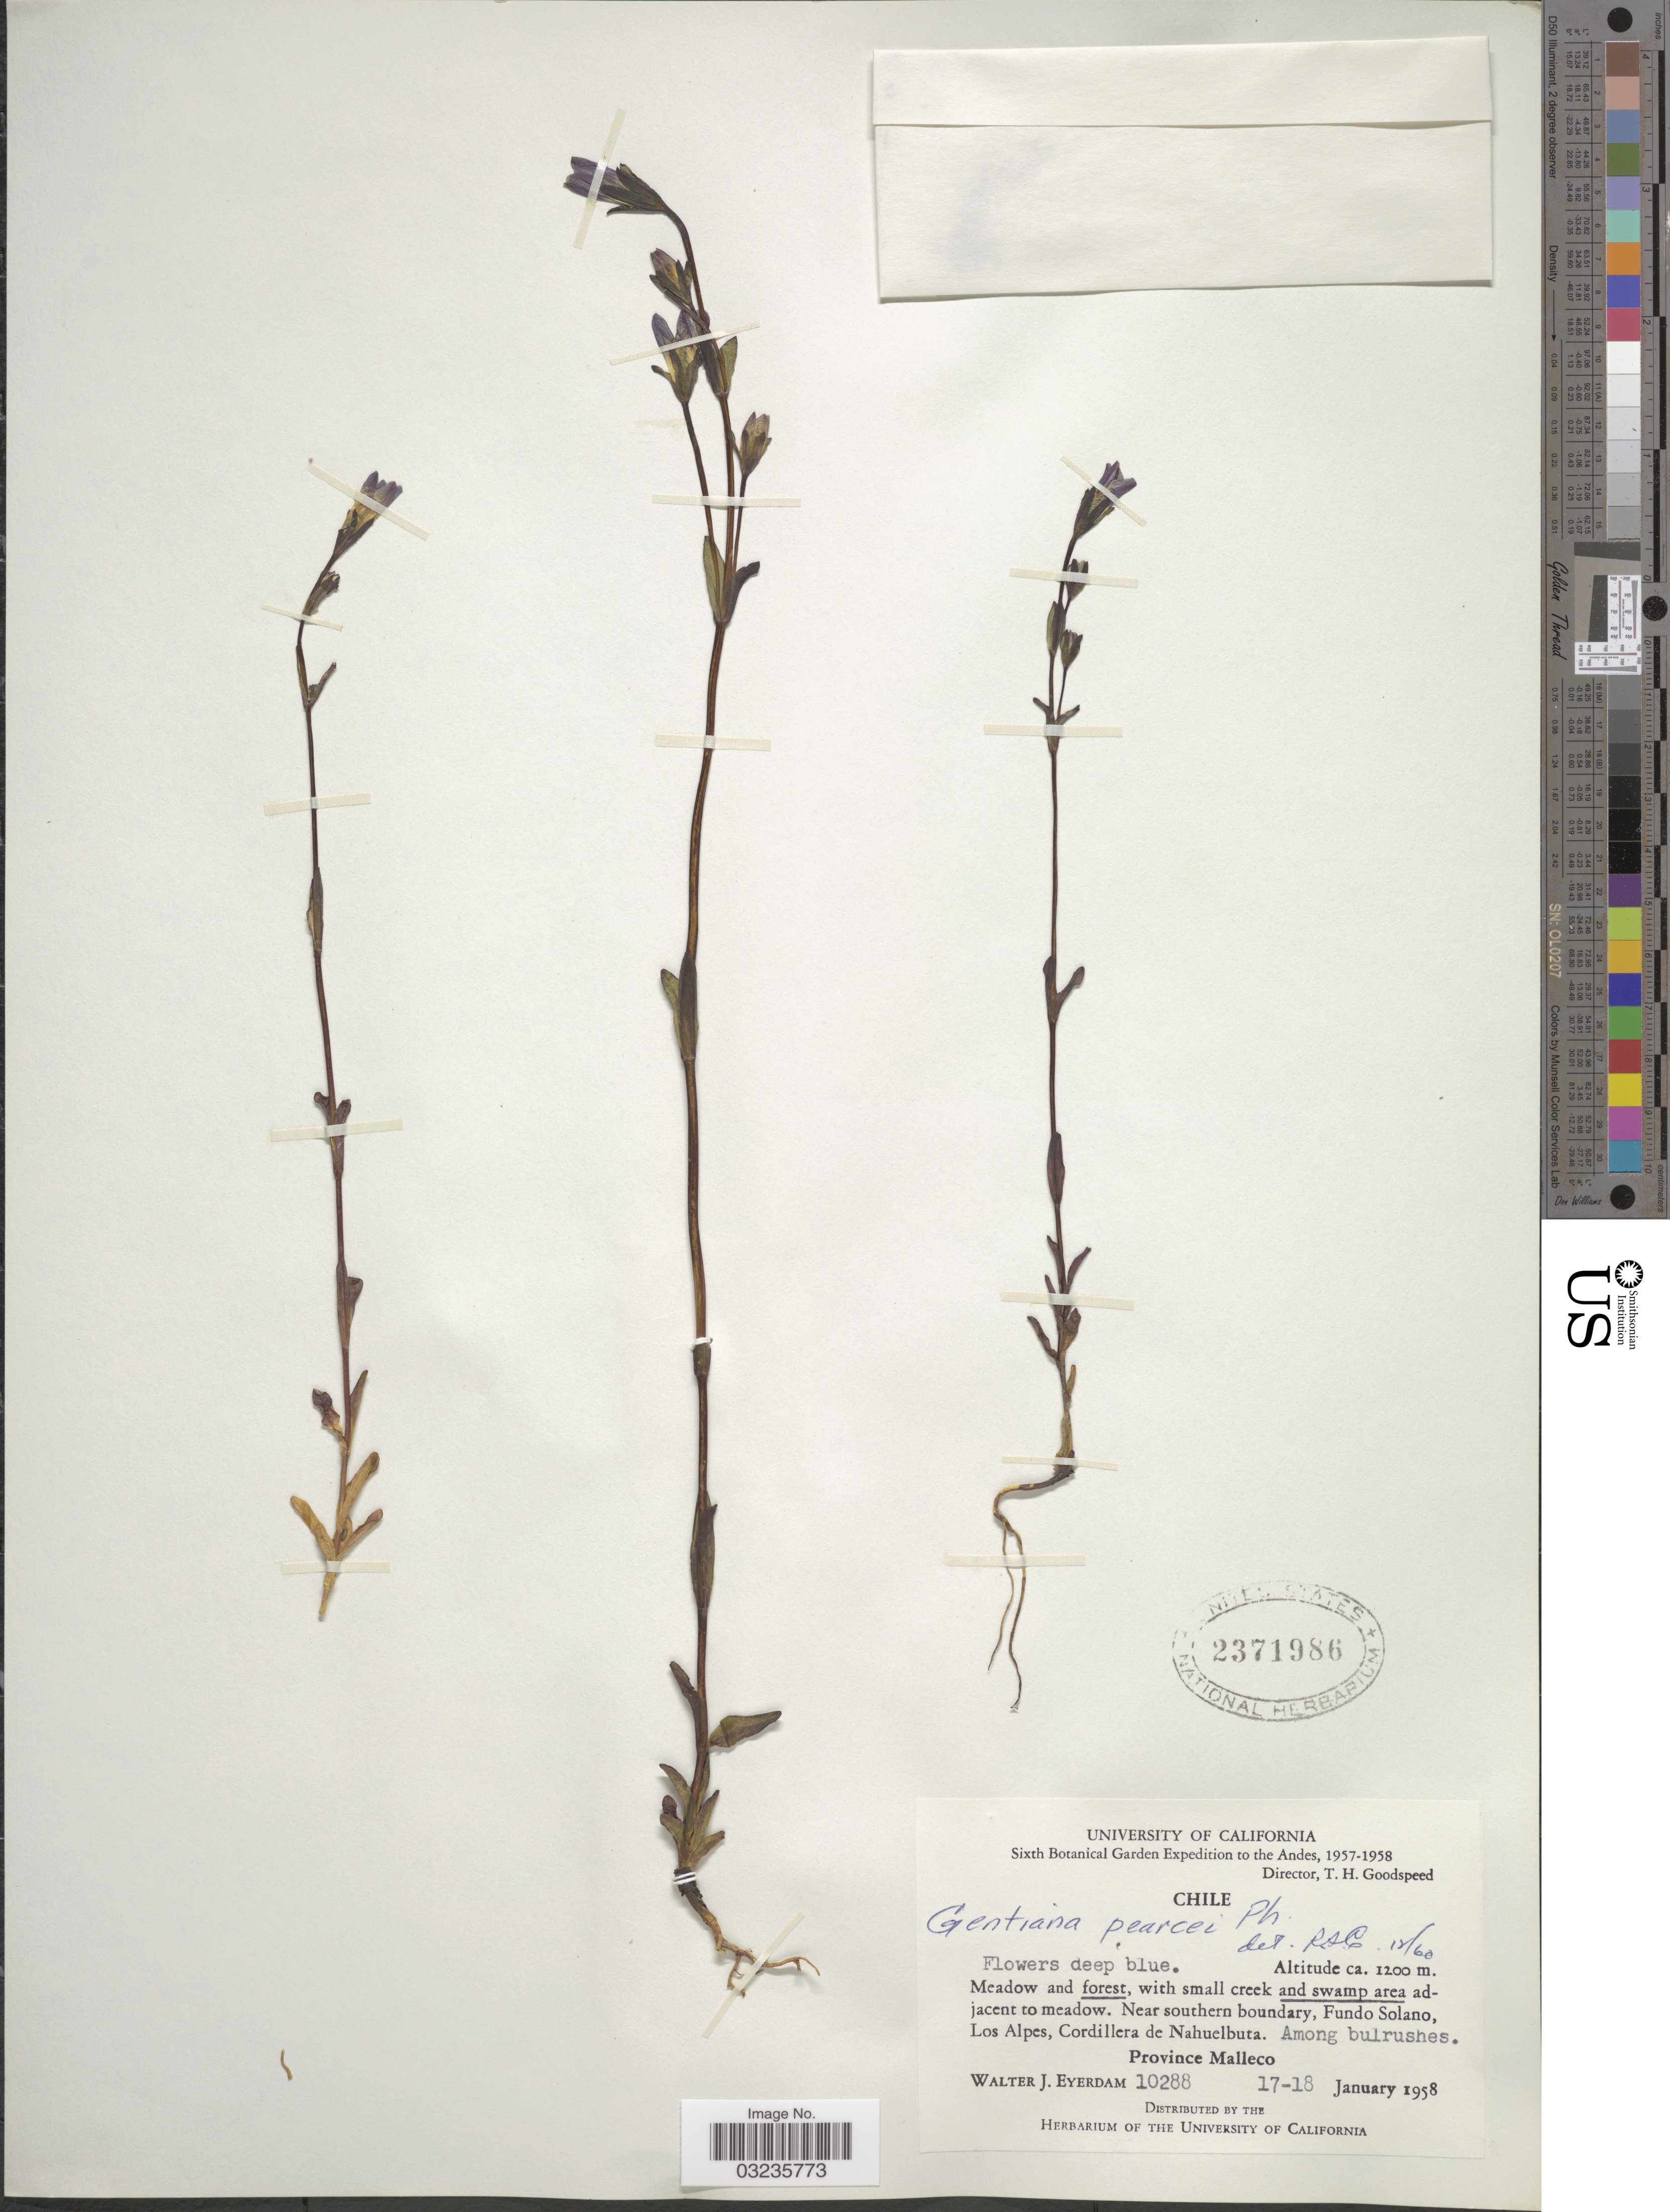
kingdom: Plantae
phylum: Tracheophyta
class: Magnoliopsida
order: Gentianales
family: Gentianaceae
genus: Gentiana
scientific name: Gentiana pearcei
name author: Phil.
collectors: W. J. Eyerdam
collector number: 10288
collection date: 1958-01-17/1958-01-18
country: Chile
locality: Andes. Near southern boundary, Fundo Solano, Los Alpes, Cordillera de Nahuelbuta. Province Malleco.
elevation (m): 1200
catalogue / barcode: US 2371986